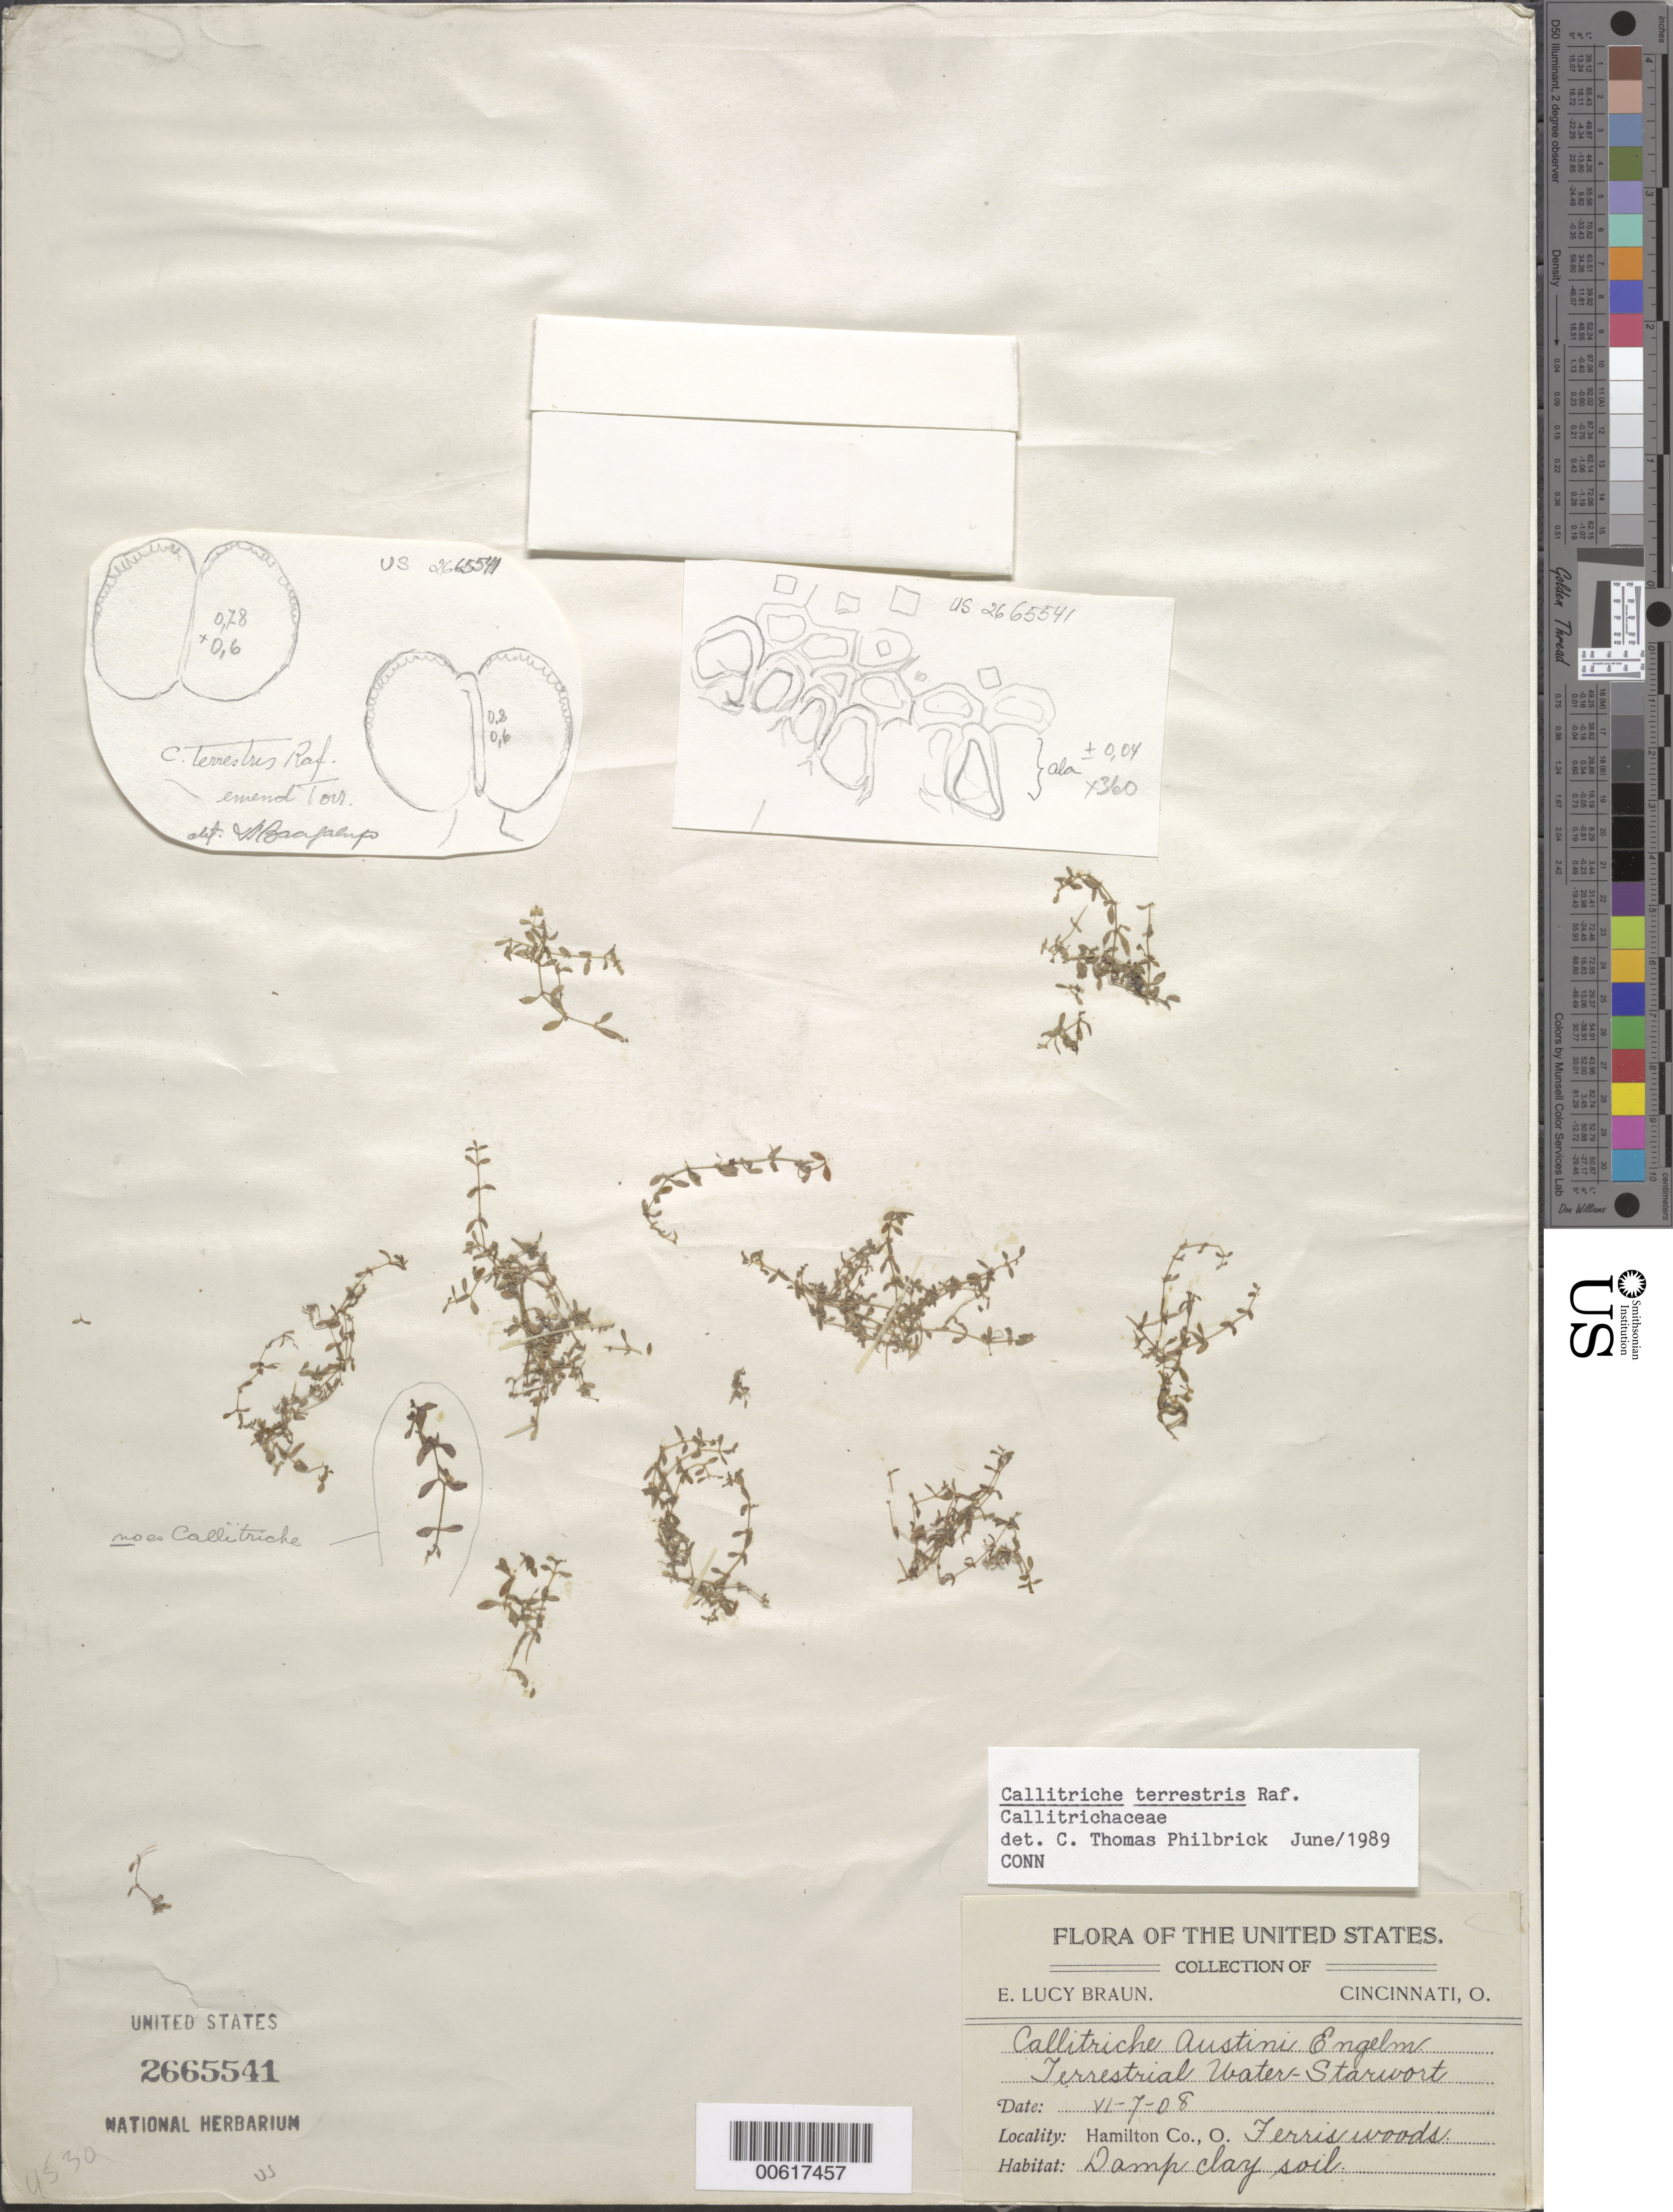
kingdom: Plantae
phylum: Tracheophyta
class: Magnoliopsida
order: Lamiales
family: Plantaginaceae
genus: Callitriche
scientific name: Callitriche terrestris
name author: Raf.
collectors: E. L. Braun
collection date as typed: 07 Jun 1908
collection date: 1908-06-07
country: United States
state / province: Ohio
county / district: Hamilton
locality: Ferris Woods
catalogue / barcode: US 2665541